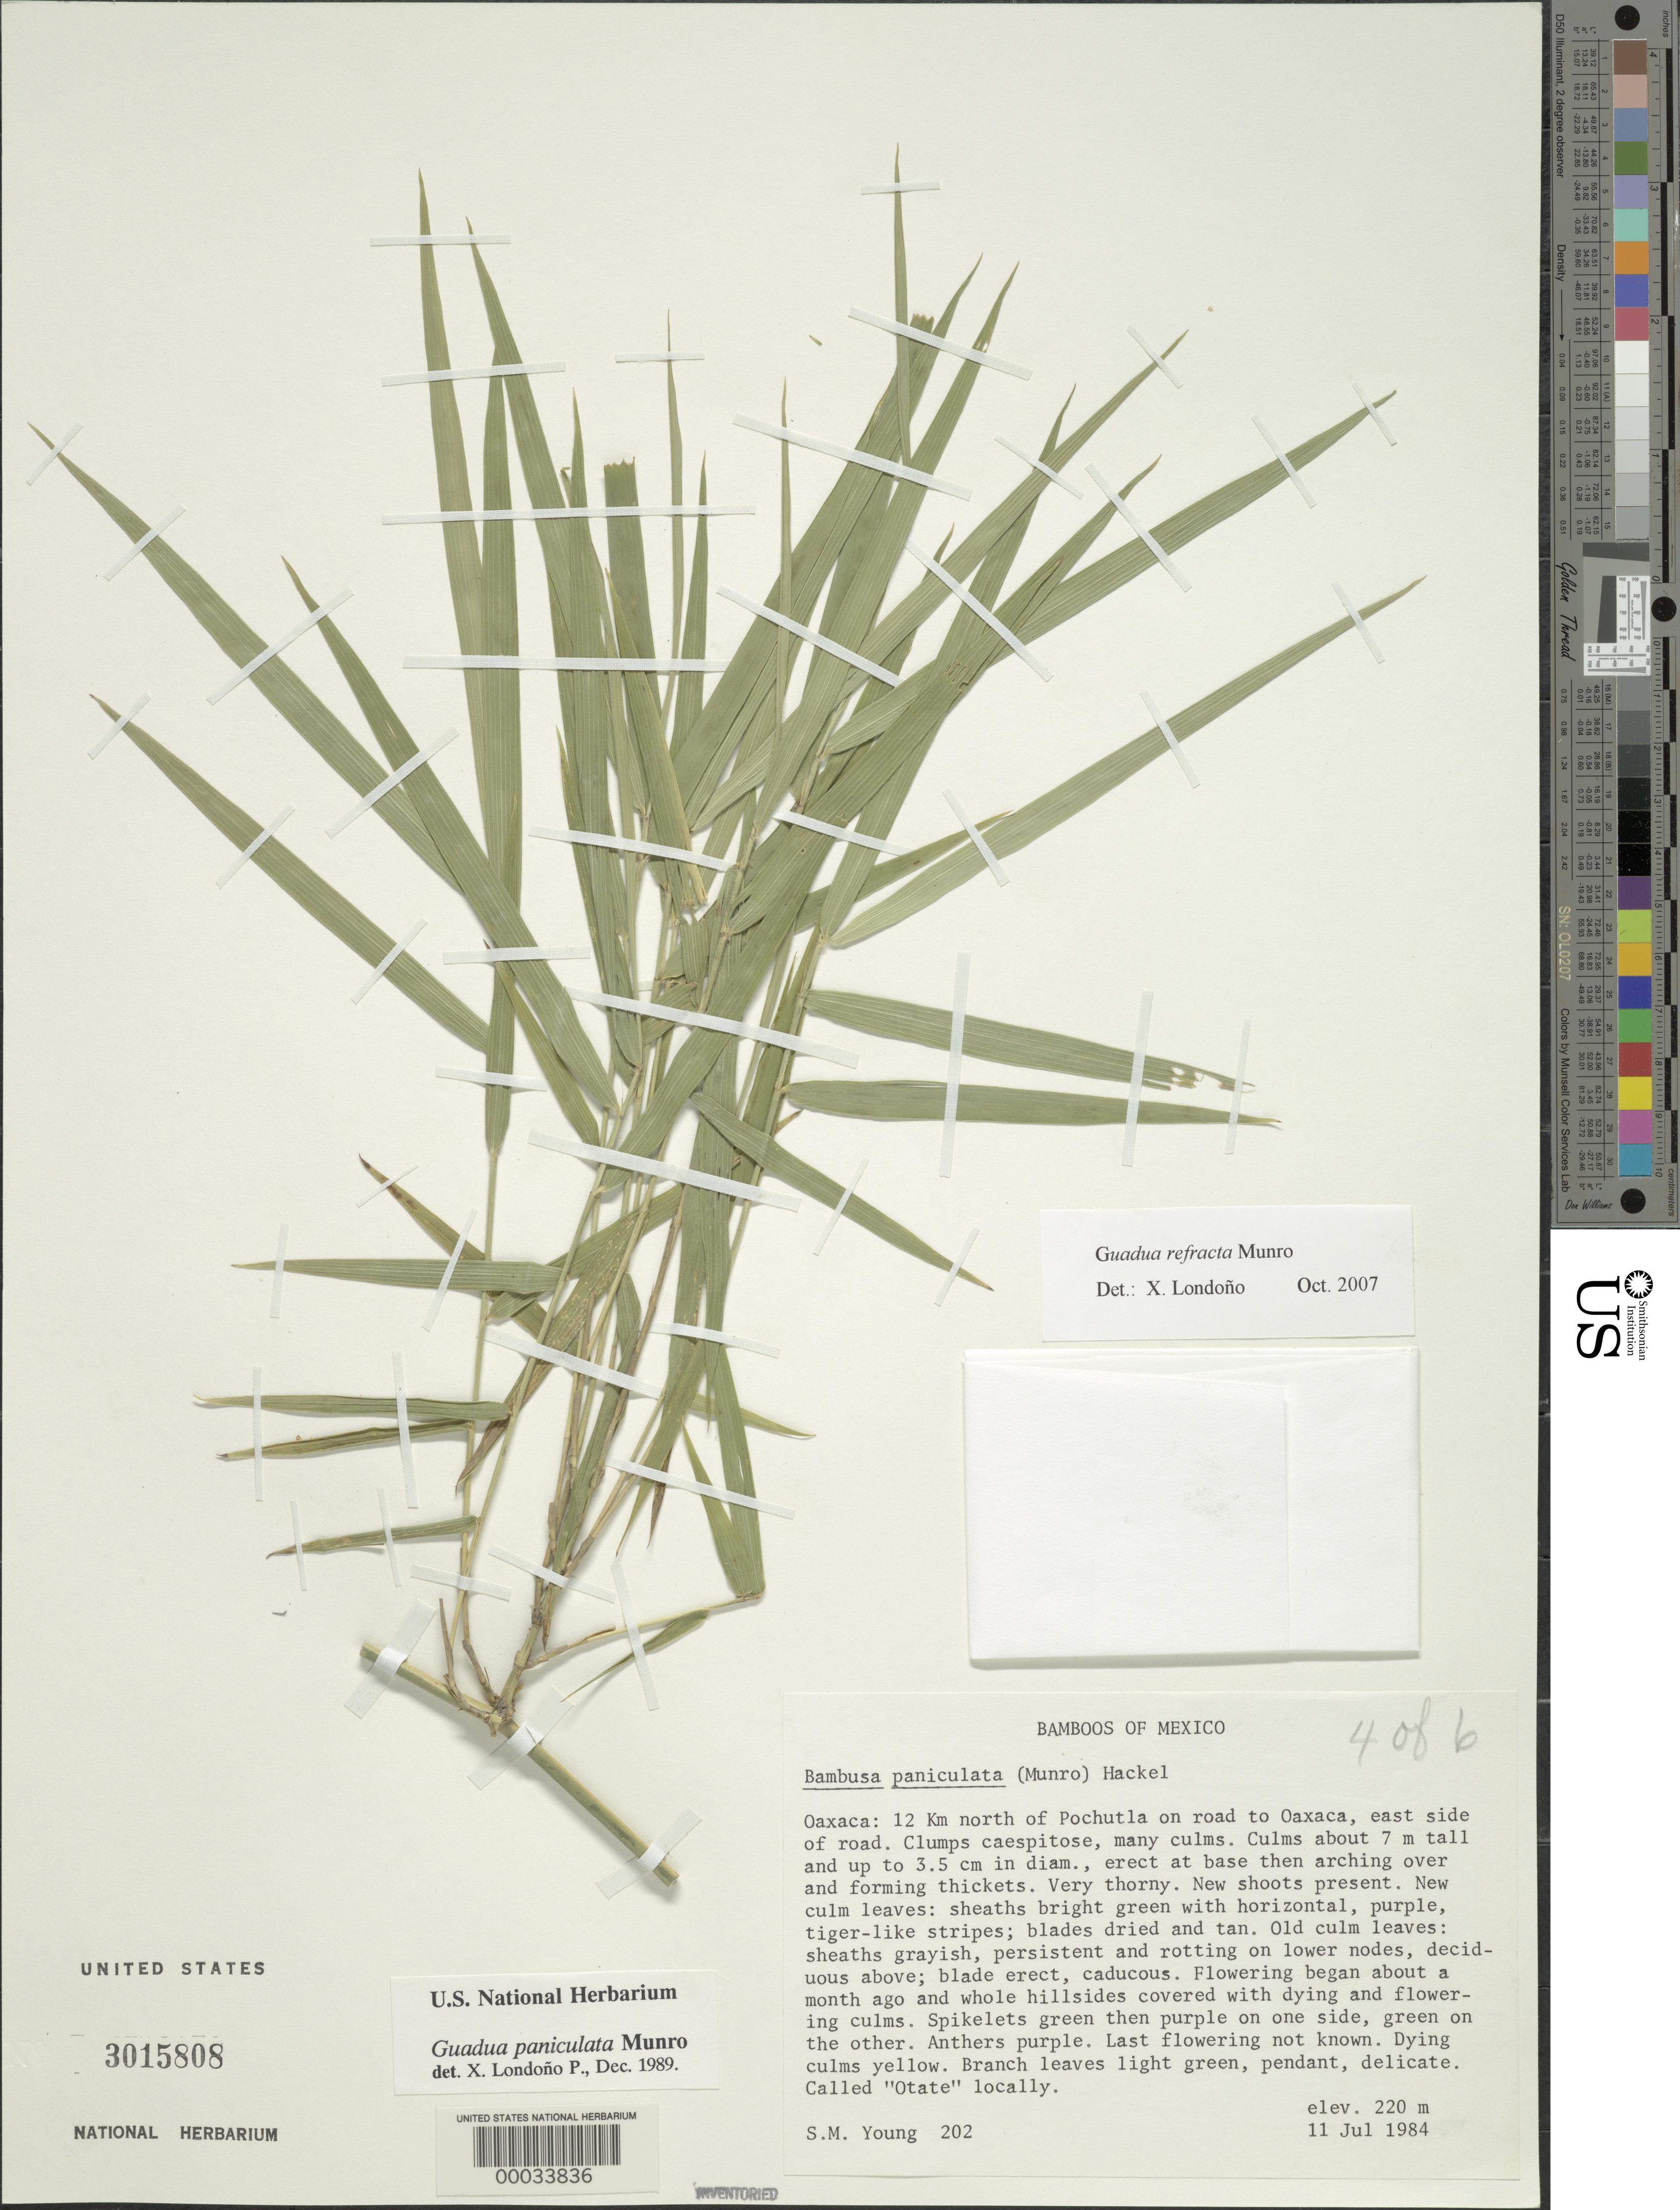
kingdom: Plantae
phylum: Tracheophyta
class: Liliopsida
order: Poales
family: Poaceae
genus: Guadua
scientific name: Guadua refracta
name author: Munro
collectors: S. Young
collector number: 202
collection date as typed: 11 Jul 1984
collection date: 1984-07-11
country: Mexico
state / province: Oaxaca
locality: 12 km N of Pochutla on road to Oaxaca, E side of road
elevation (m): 220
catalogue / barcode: US 3015808